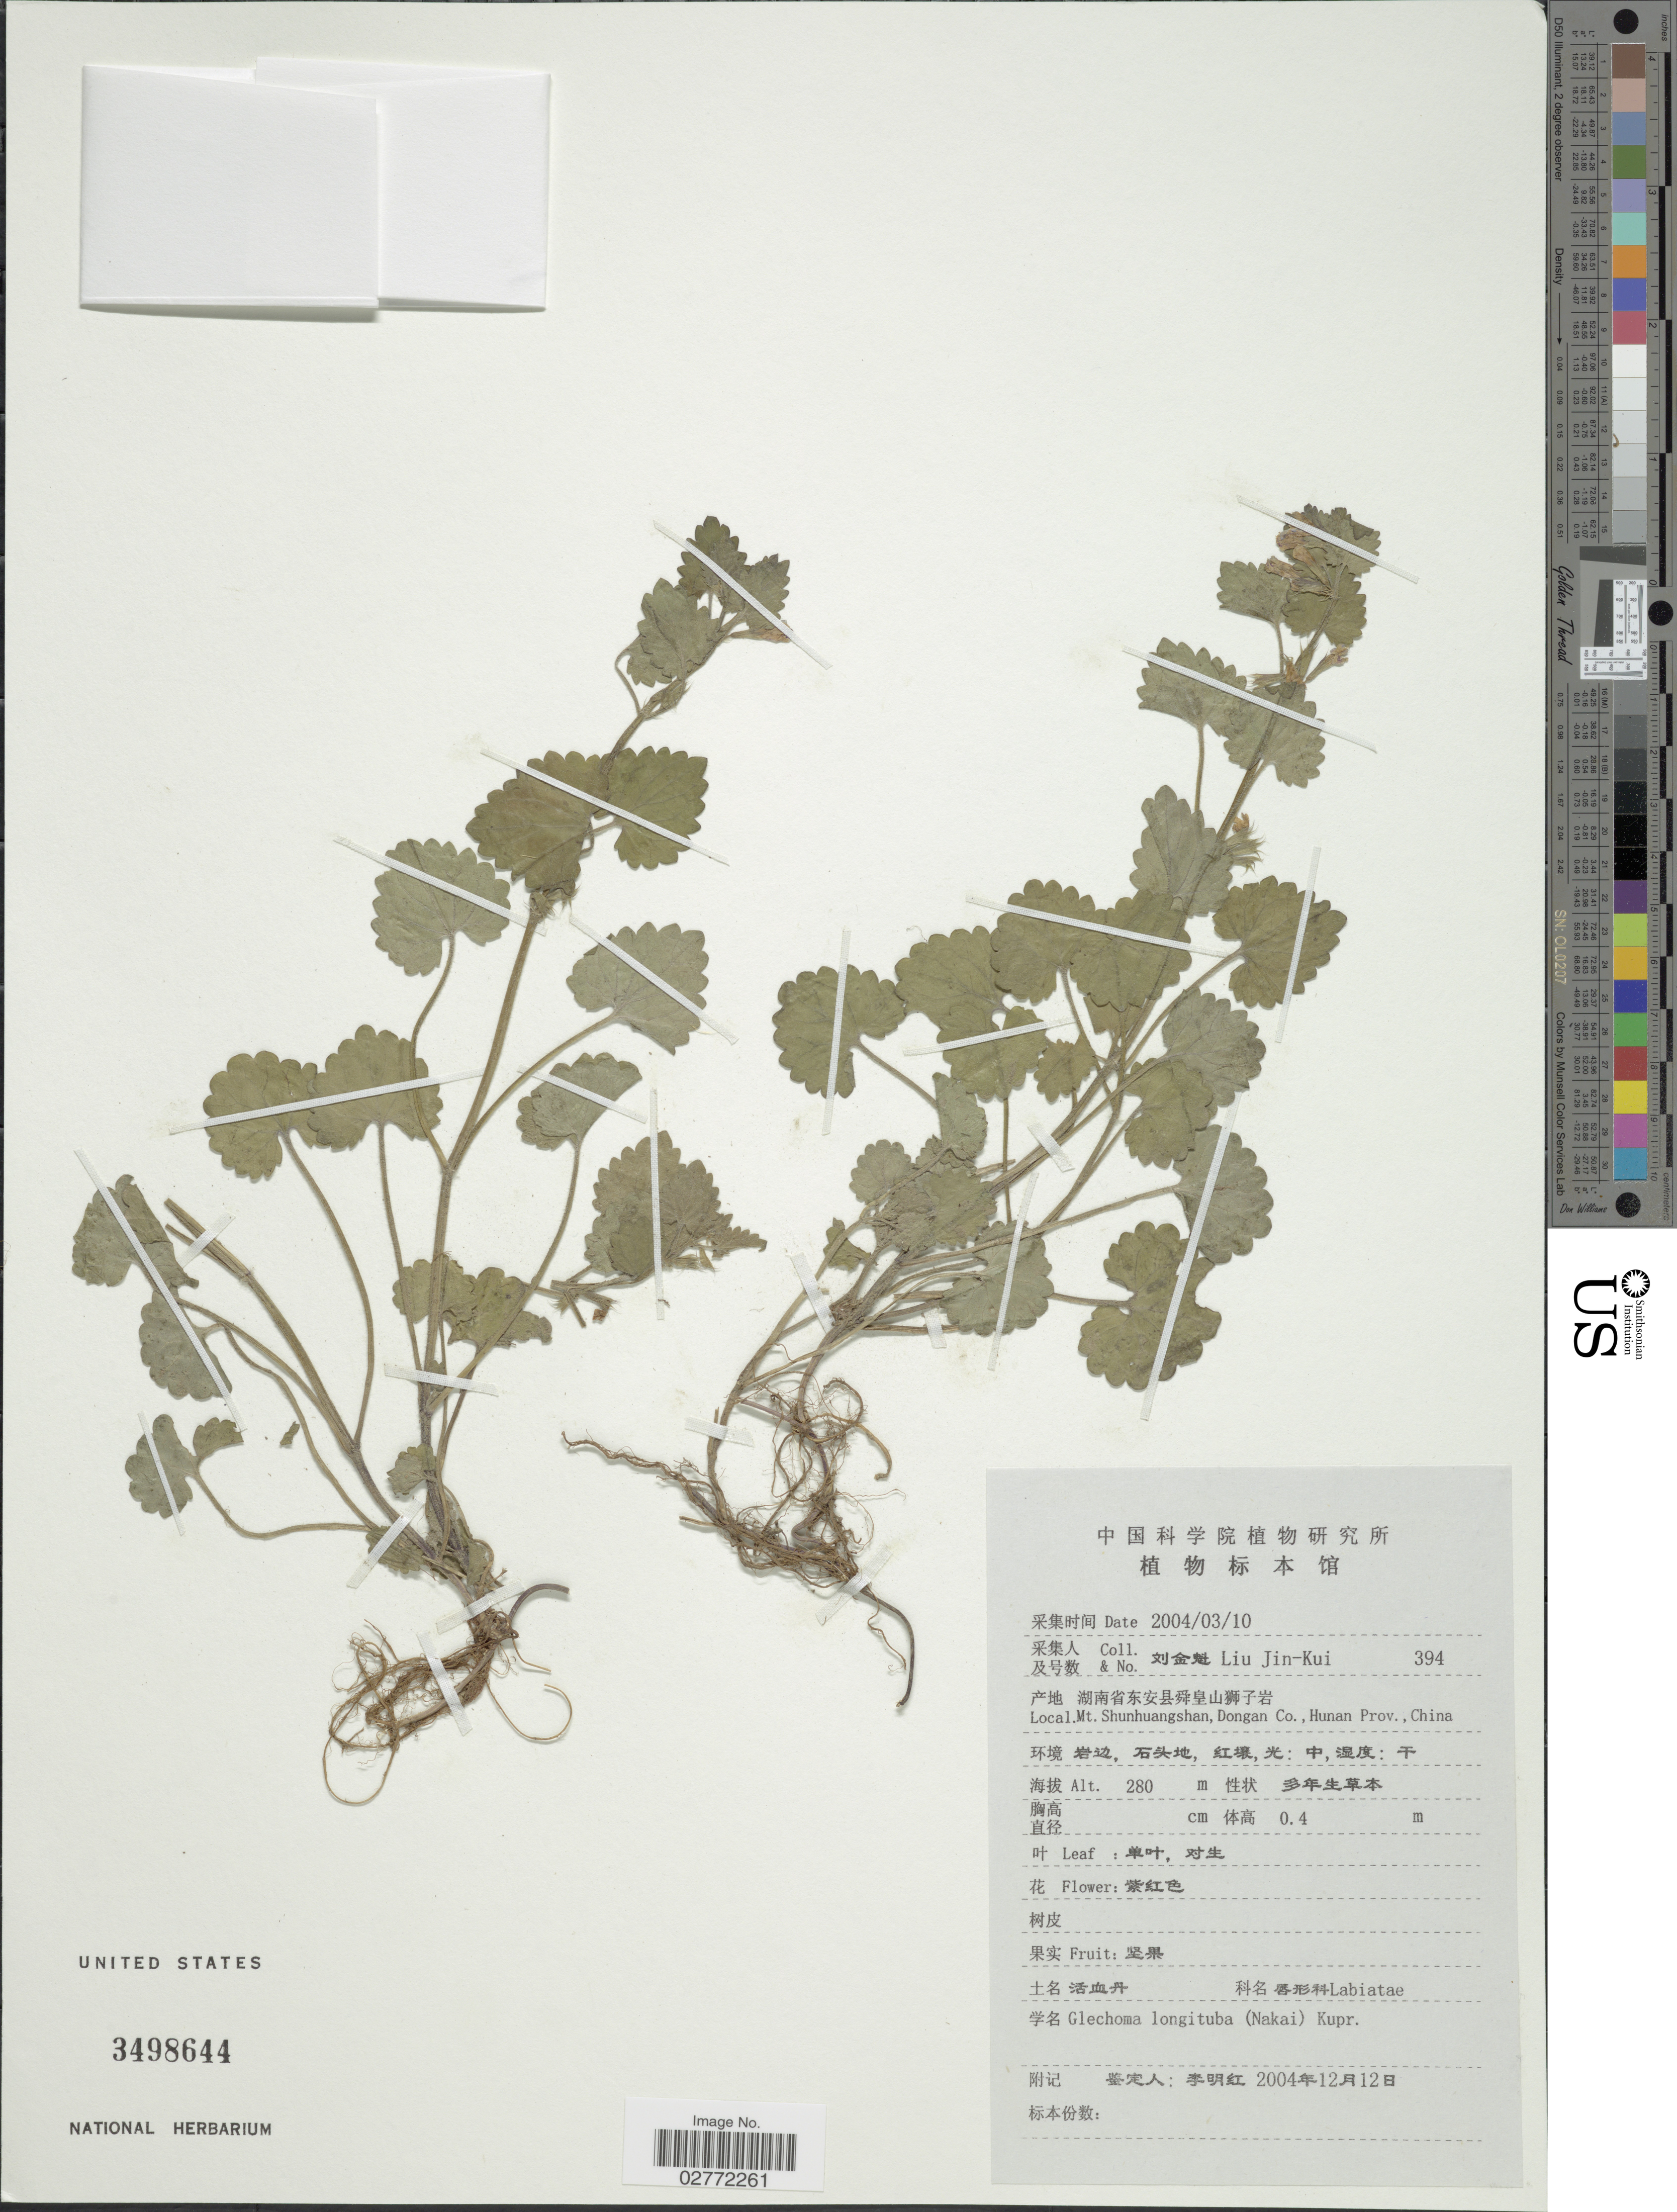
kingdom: Plantae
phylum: Tracheophyta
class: Magnoliopsida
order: Lamiales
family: Lamiaceae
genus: Glechoma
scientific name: Glechoma longituba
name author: (Nakai) Kuprian.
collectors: Liu Jin-Kui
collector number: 394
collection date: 2004-03-10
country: China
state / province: Hunan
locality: Mt. Shunhuangshan, Dongan Co., Hunan Prov.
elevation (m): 280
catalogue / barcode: US 3498644